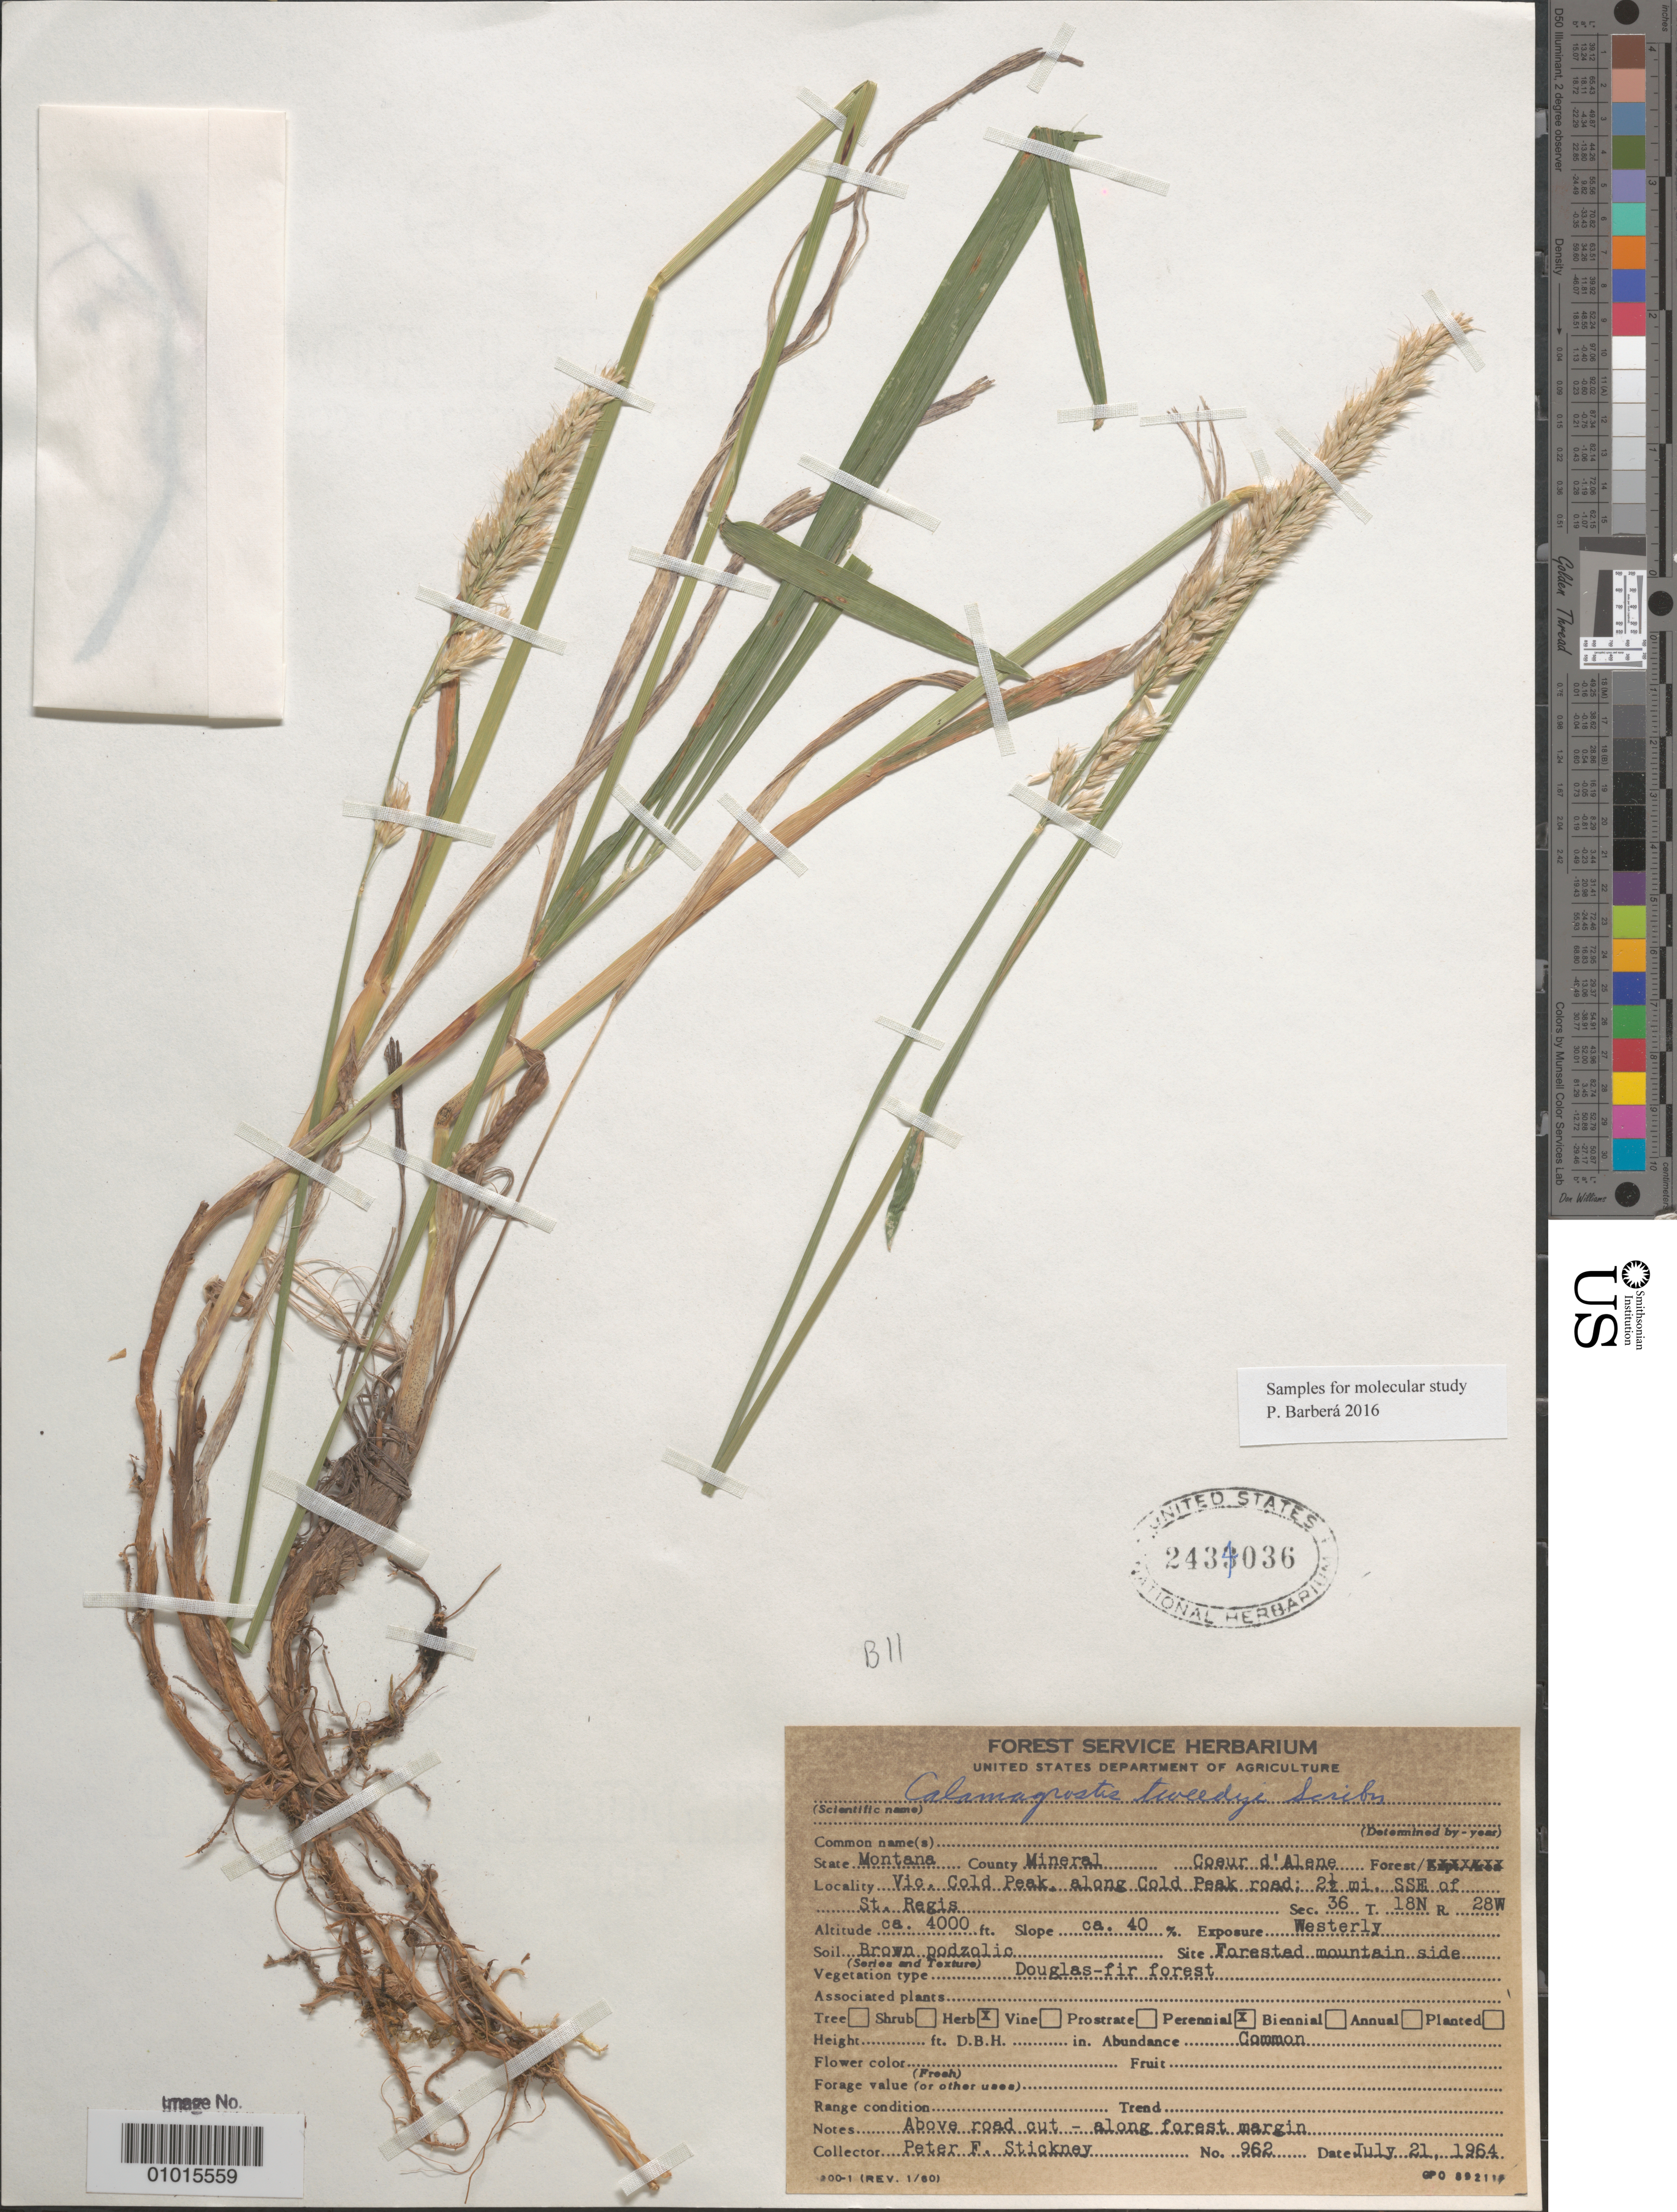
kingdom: Plantae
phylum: Tracheophyta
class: Liliopsida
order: Poales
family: Poaceae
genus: Calamagrostis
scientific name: Calamagrostis tweedyi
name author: (Scribn.) Scribn.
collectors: P. Stickney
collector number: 926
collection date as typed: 21 Jul 1964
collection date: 1964-07-21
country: United States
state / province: Montana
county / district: Mineral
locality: Coeur d'Alene. Vic. Cold Peak, along Cold Peak Rd., 2.5 mi. SSE of St. Regis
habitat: Douglas-fir forest, above road cut, along forest margin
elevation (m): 1220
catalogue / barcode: US 2434036